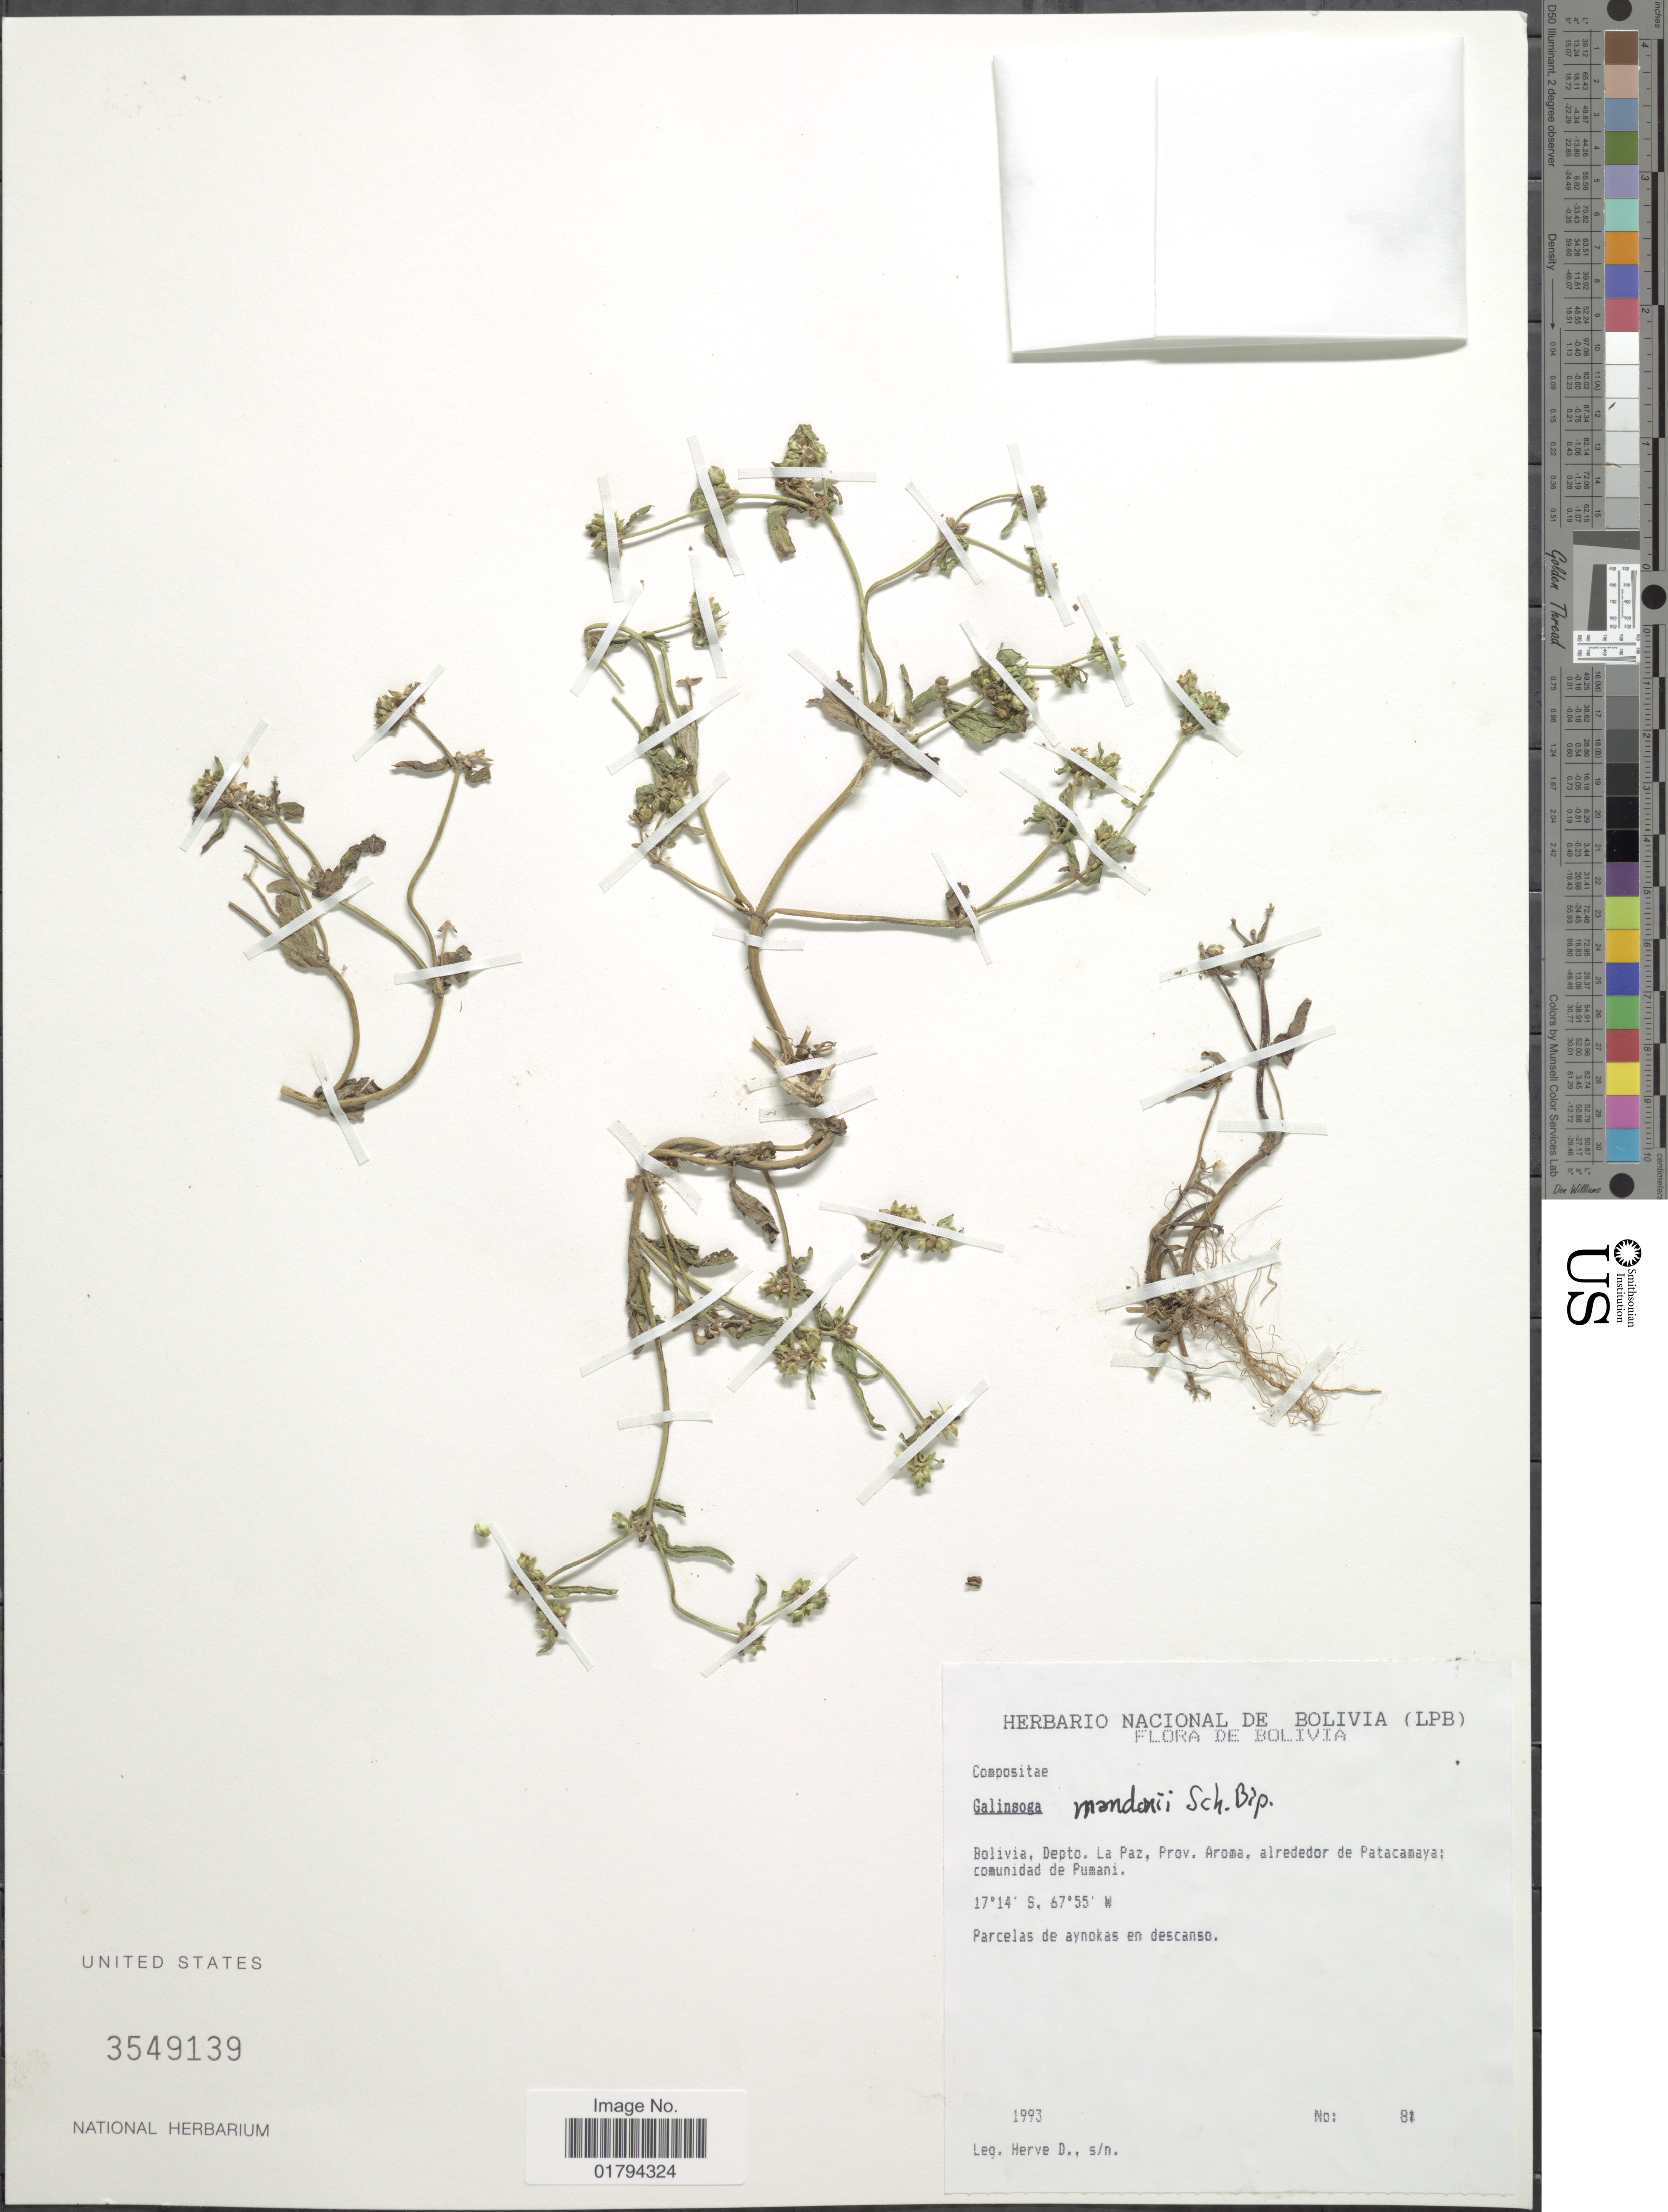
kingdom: Plantae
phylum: Tracheophyta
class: Magnoliopsida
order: Asterales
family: Asteraceae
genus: Galinsoga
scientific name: Galinsoga mandonii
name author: Sch. Bip.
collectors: D. Herve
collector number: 81?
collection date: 1993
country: Bolivia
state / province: La Paz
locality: Prov. Aroma, alrededor de Patacamaya; comunidad de Pumani.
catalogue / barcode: US 3549139